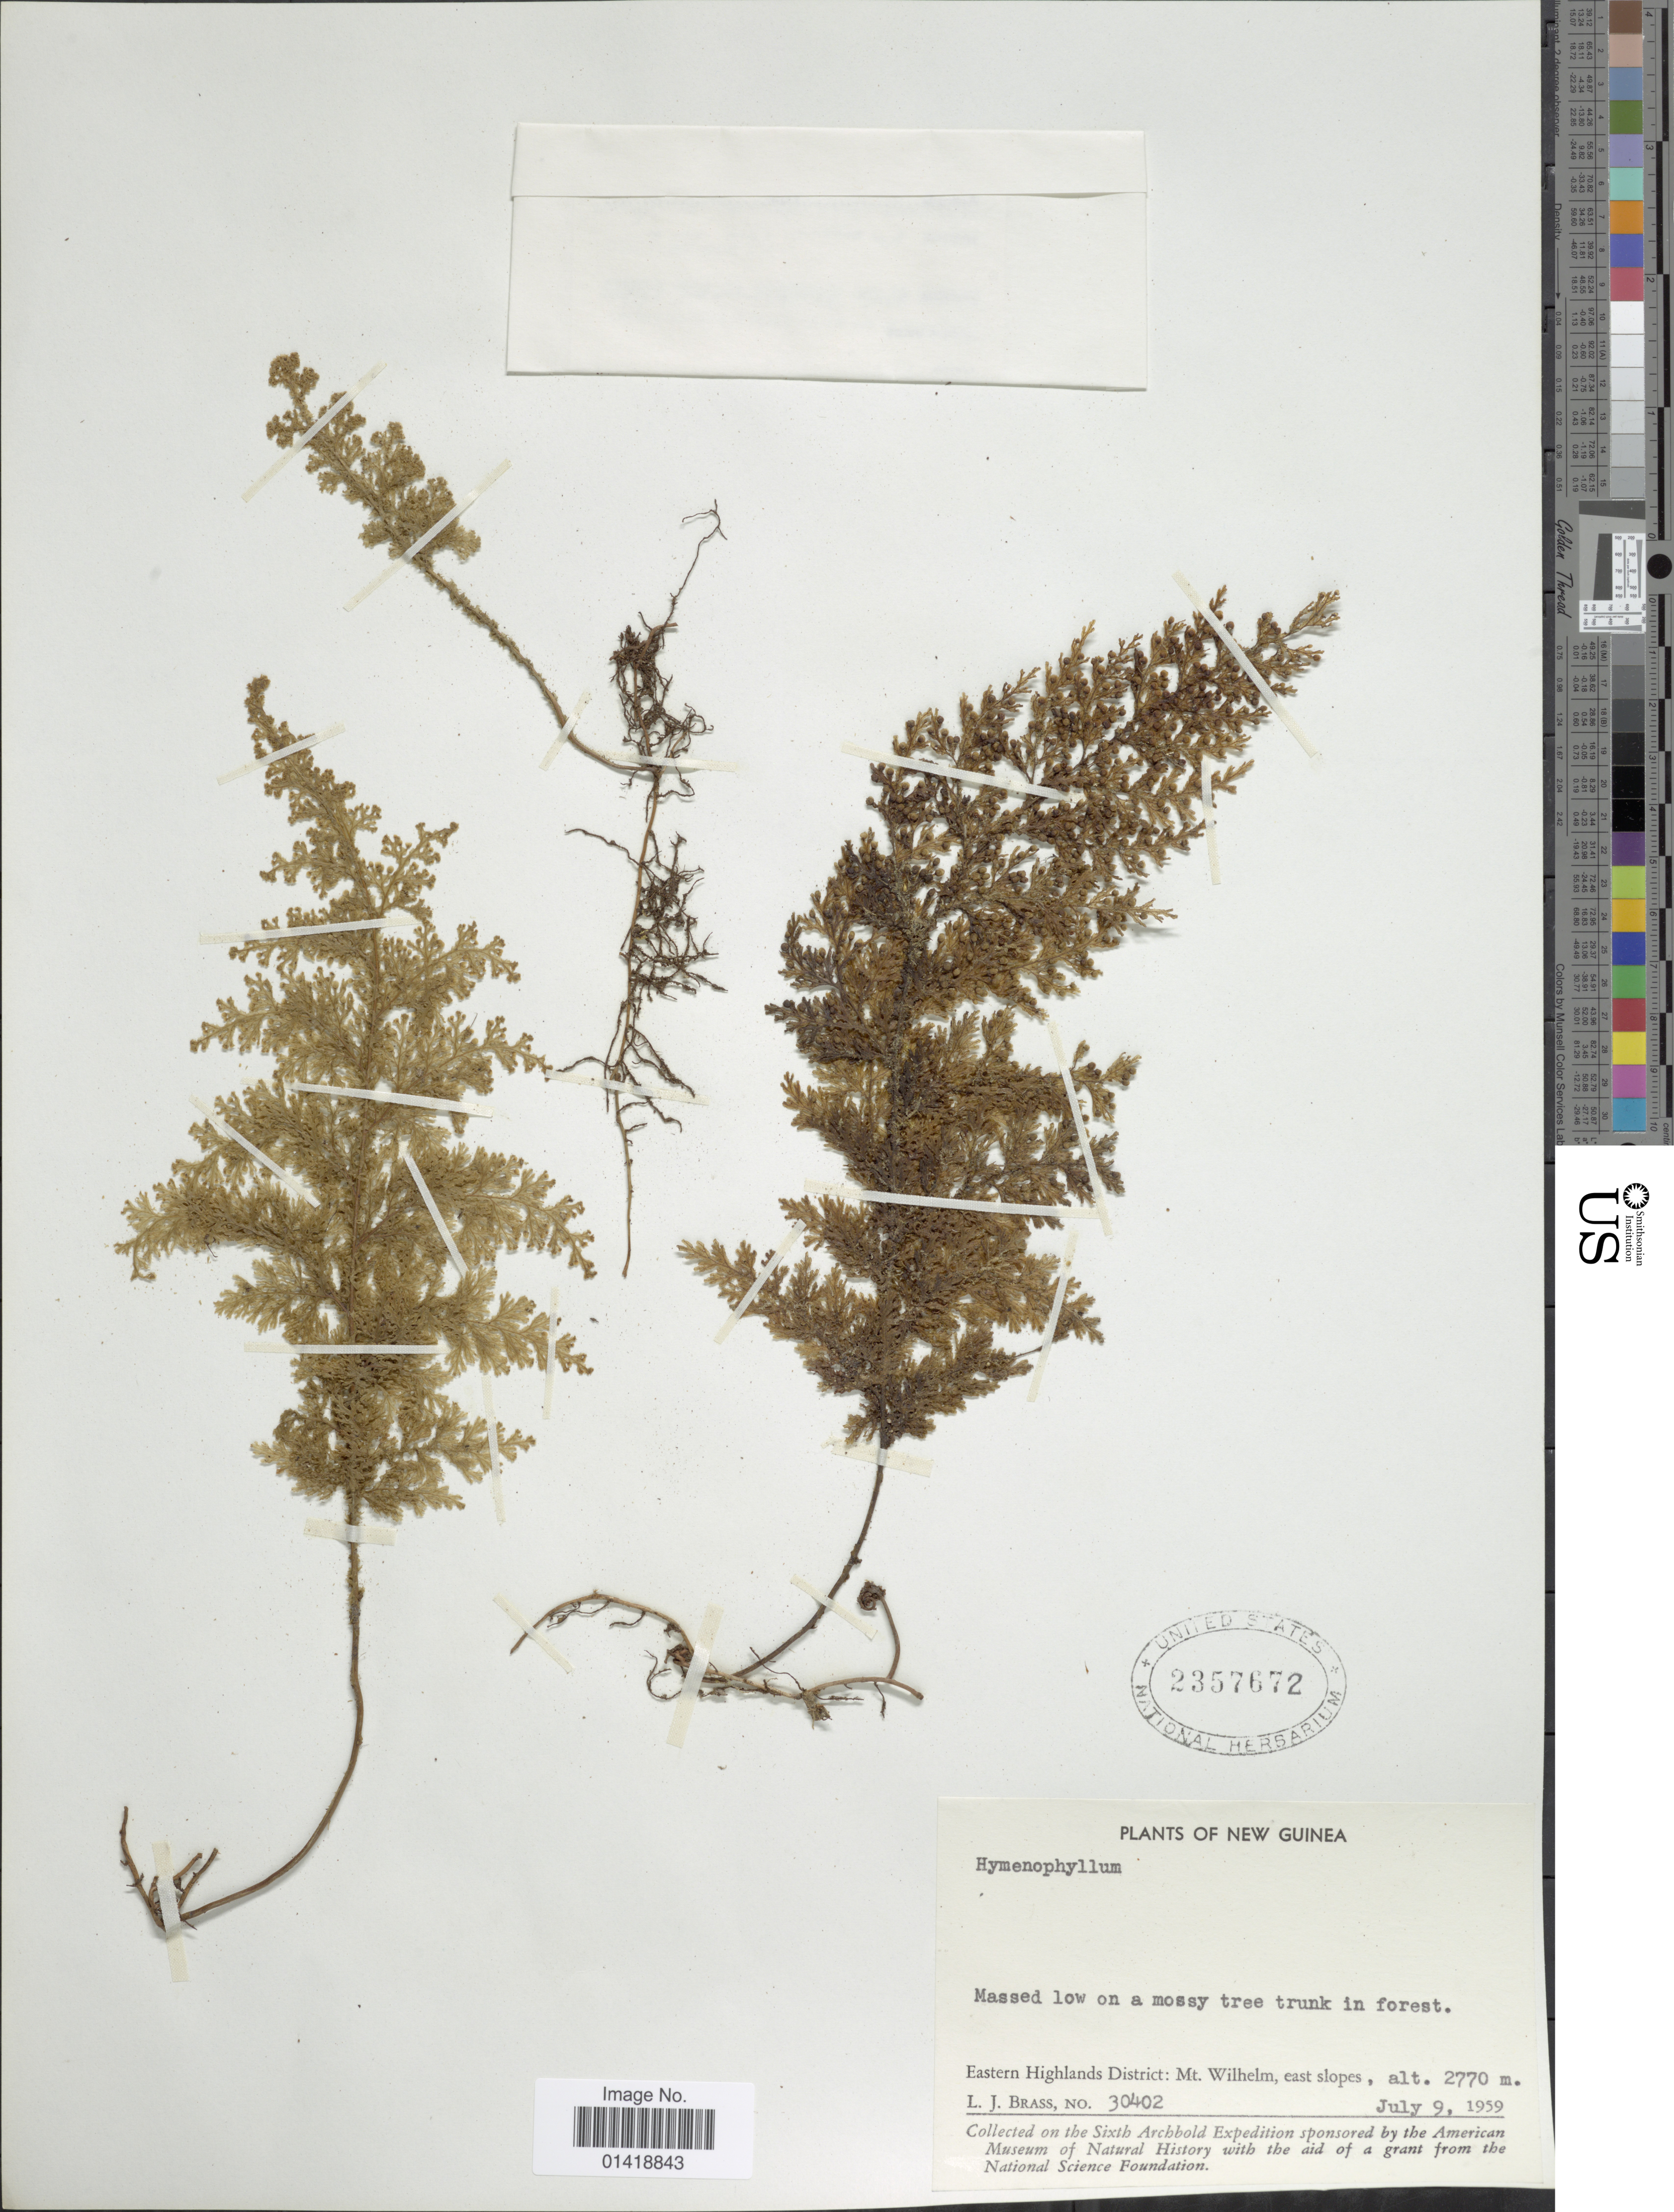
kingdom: Plantae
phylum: Tracheophyta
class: Polypodiopsida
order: Hymenophyllales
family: Hymenophyllaceae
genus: Hymenophyllum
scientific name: Hymenophyllum sp.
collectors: L. J. Brass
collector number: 30402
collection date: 1959-07-09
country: Papua New Guinea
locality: New Guinea. Eastern Highlands District: Mt. Wilhelm, east slopes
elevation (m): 2770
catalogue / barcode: US 2357672